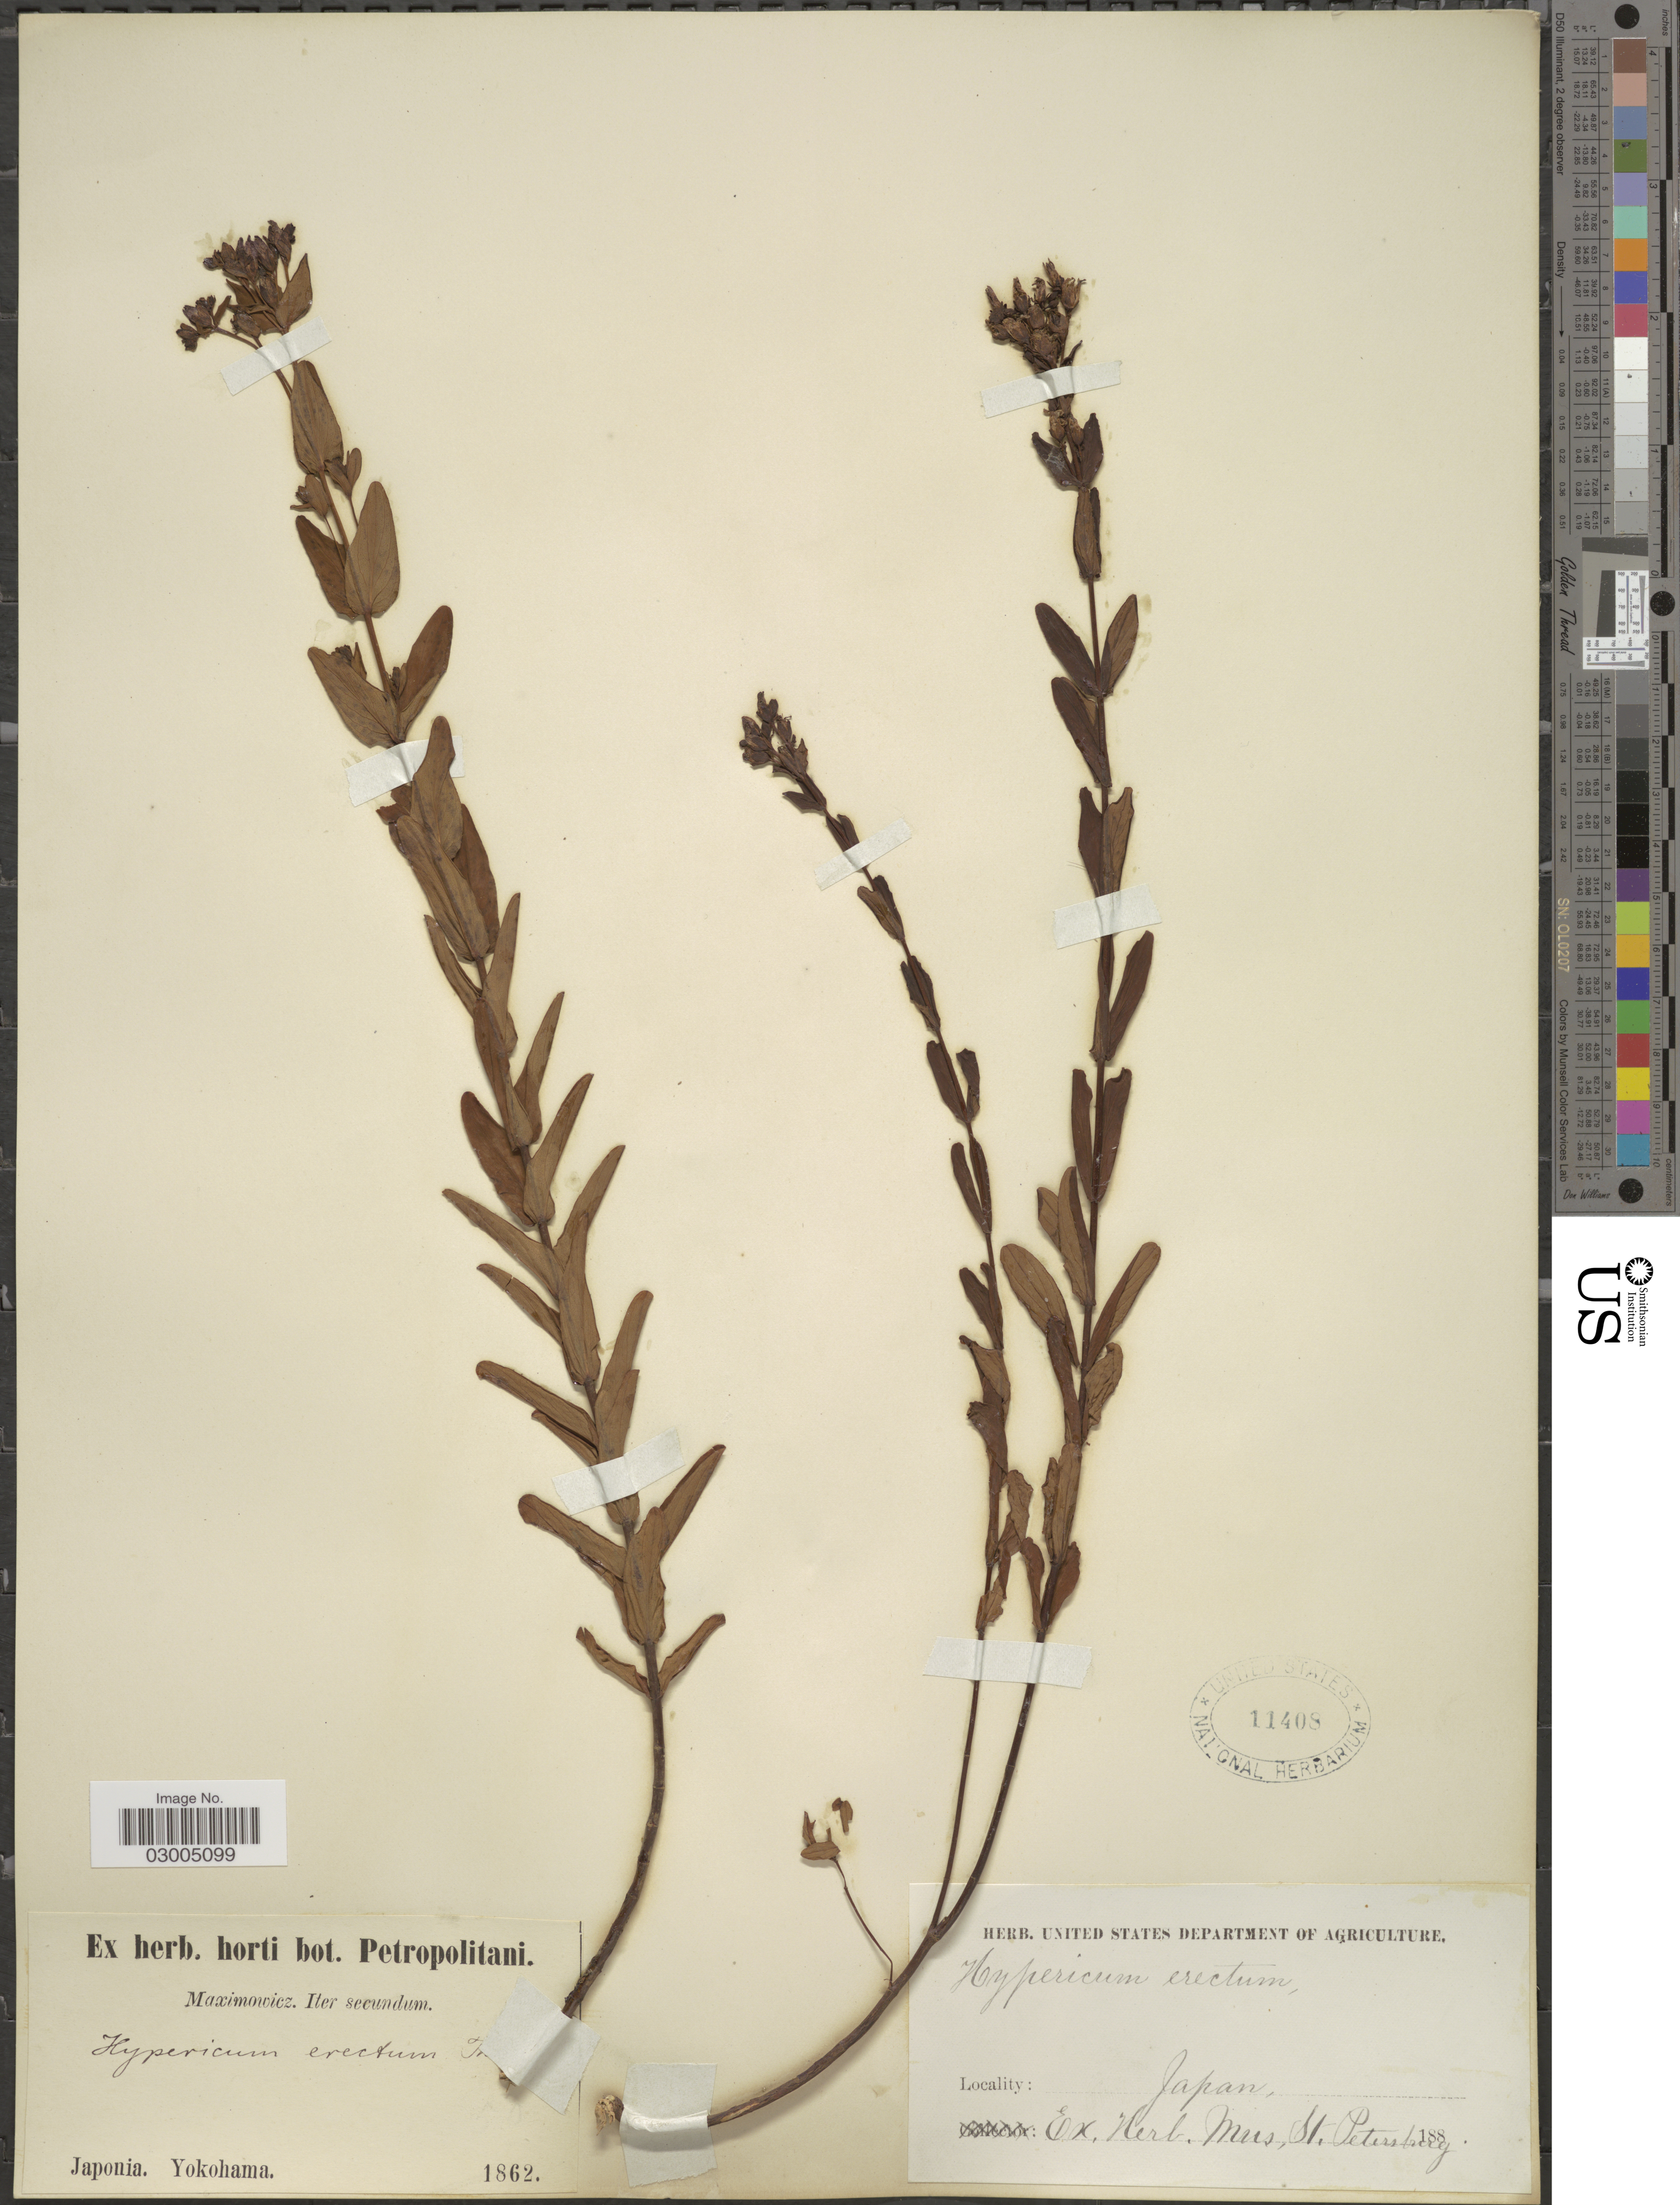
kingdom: Plantae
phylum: Tracheophyta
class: Magnoliopsida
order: Malpighiales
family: Hypericaceae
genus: Hypericum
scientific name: Hypericum erectum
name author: Thunb.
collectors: -. Maximowicz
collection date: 1862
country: Japan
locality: Yokohama.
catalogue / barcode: US 11408